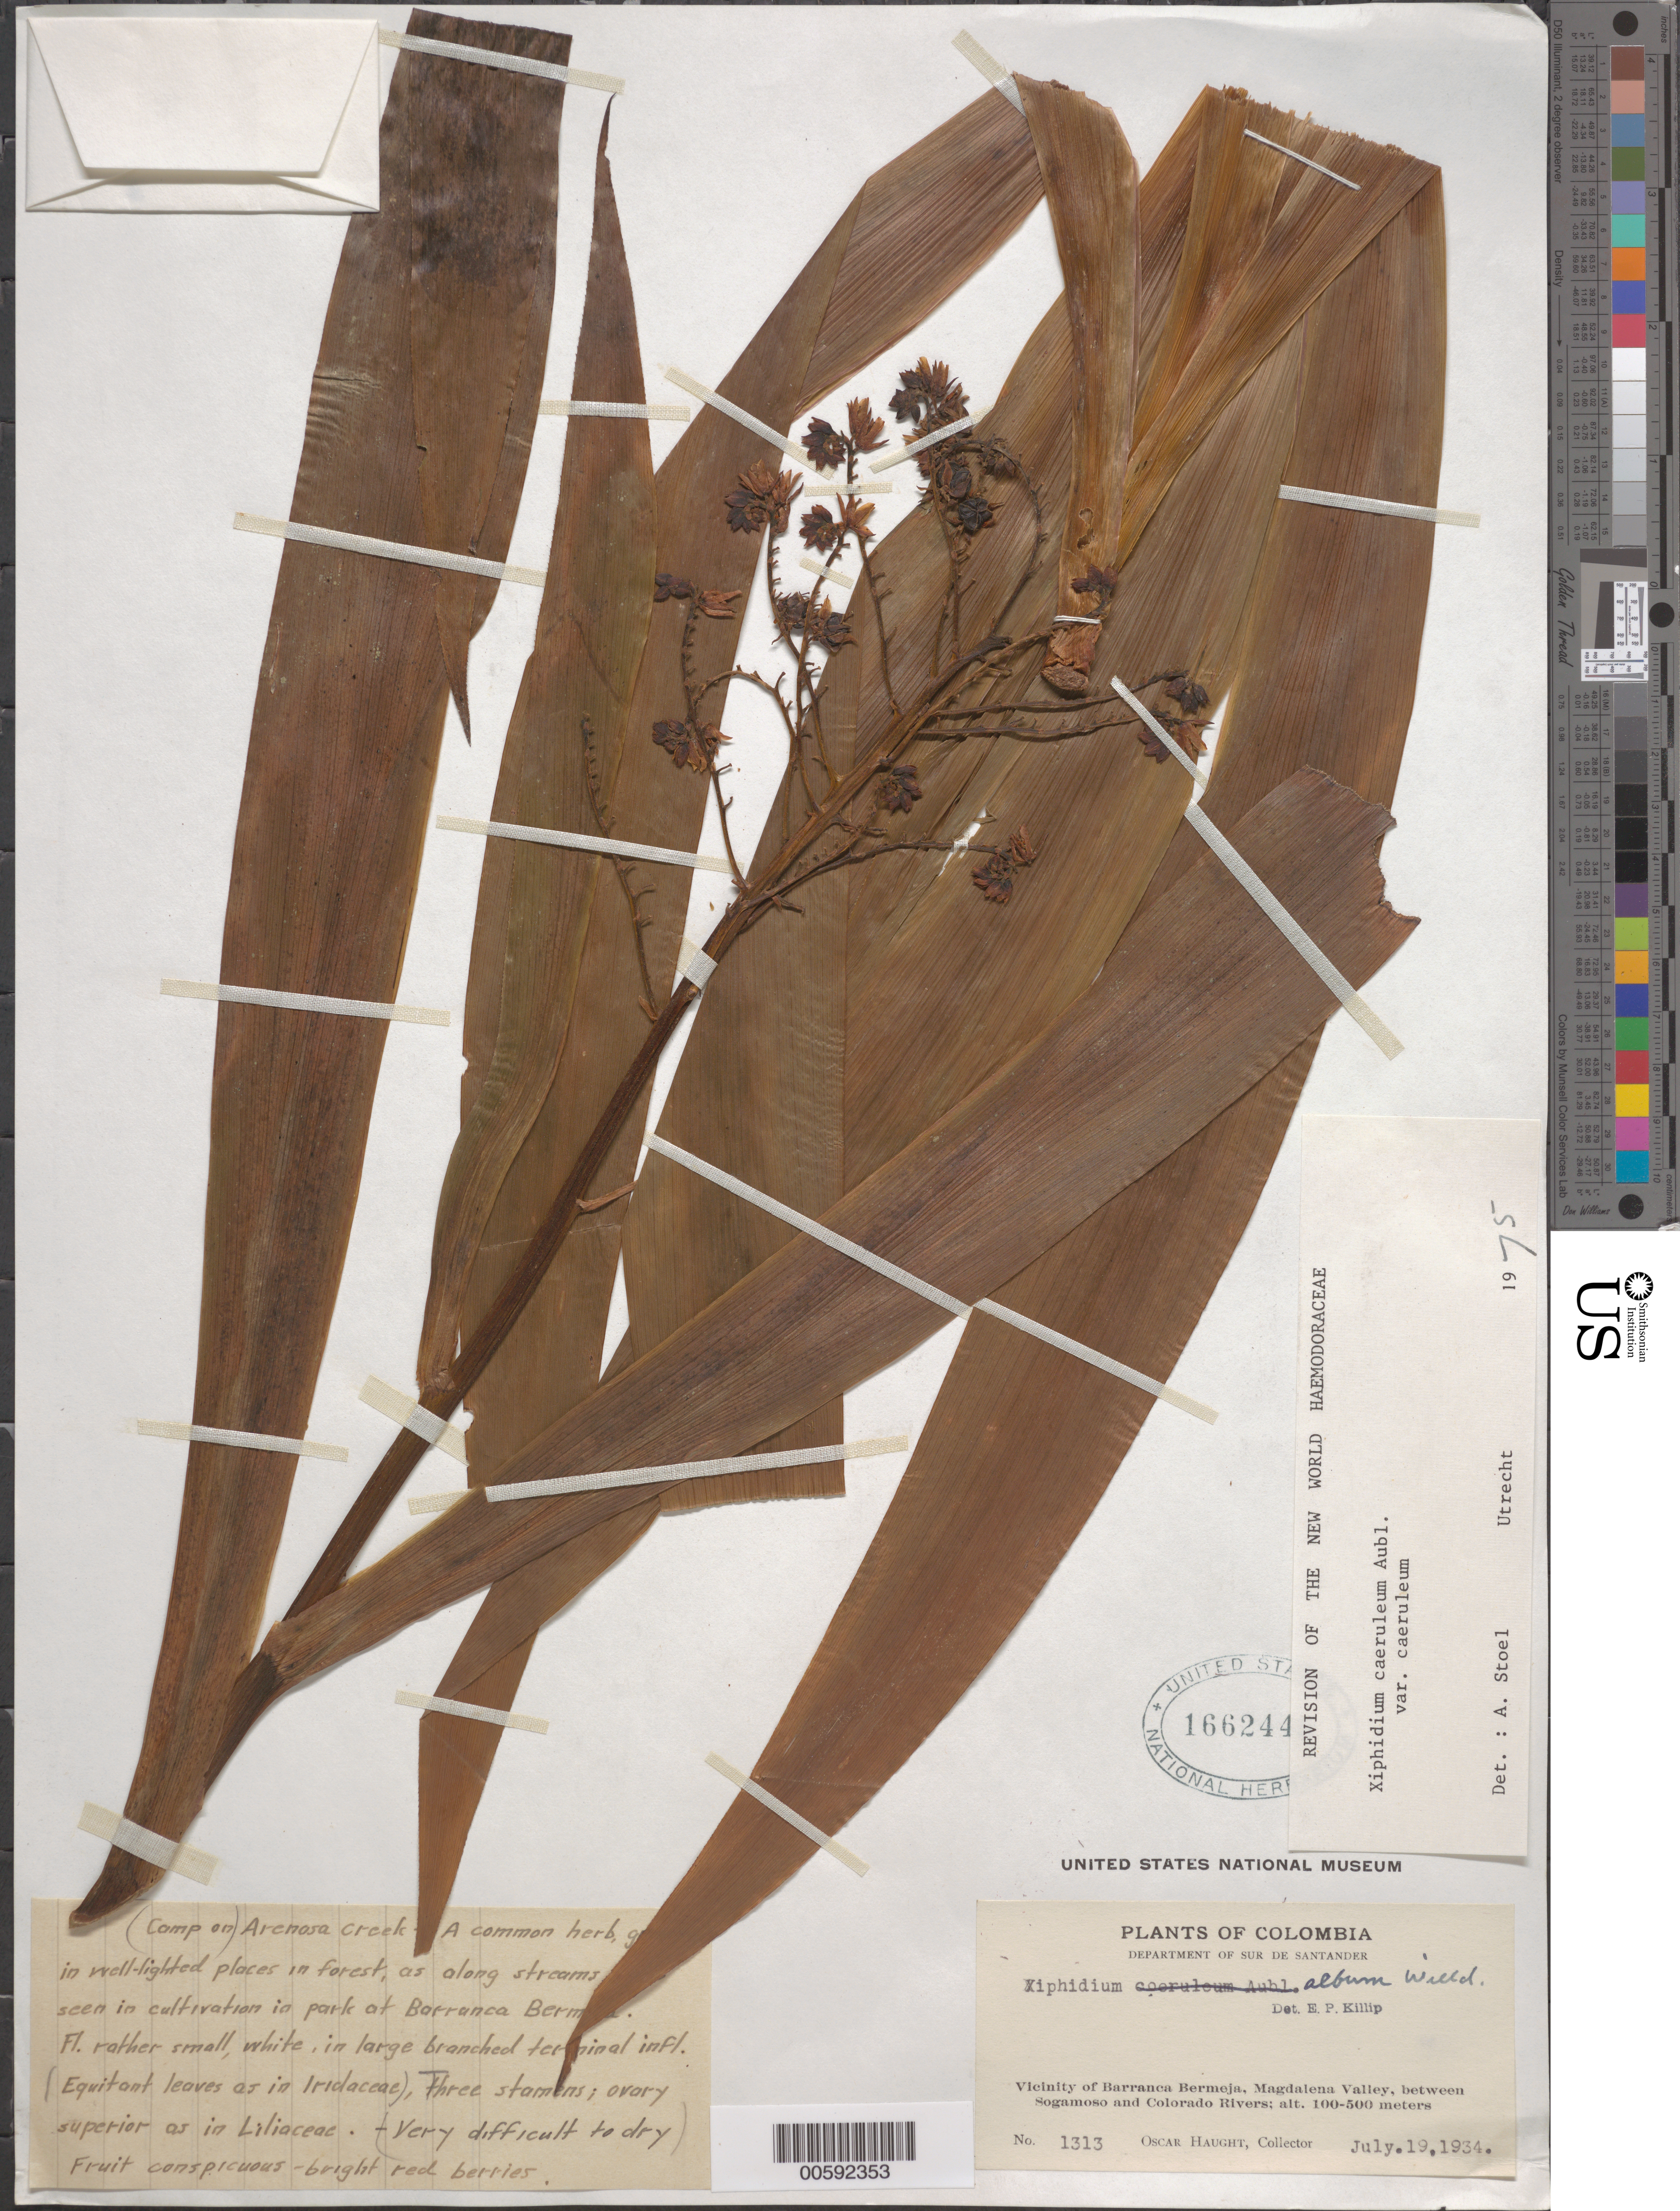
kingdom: Plantae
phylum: Tracheophyta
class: Liliopsida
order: Commelinales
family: Haemodoraceae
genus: Xiphidium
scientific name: Xiphidium caeruleum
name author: Aubl.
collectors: O. L. Haught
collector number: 1313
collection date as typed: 19 Jul 1934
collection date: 1934-07-19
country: Colombia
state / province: Santander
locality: Barrancabermeja, Magdalena Valley, between Sogamoso and Colorado Rivers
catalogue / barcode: US 1662445